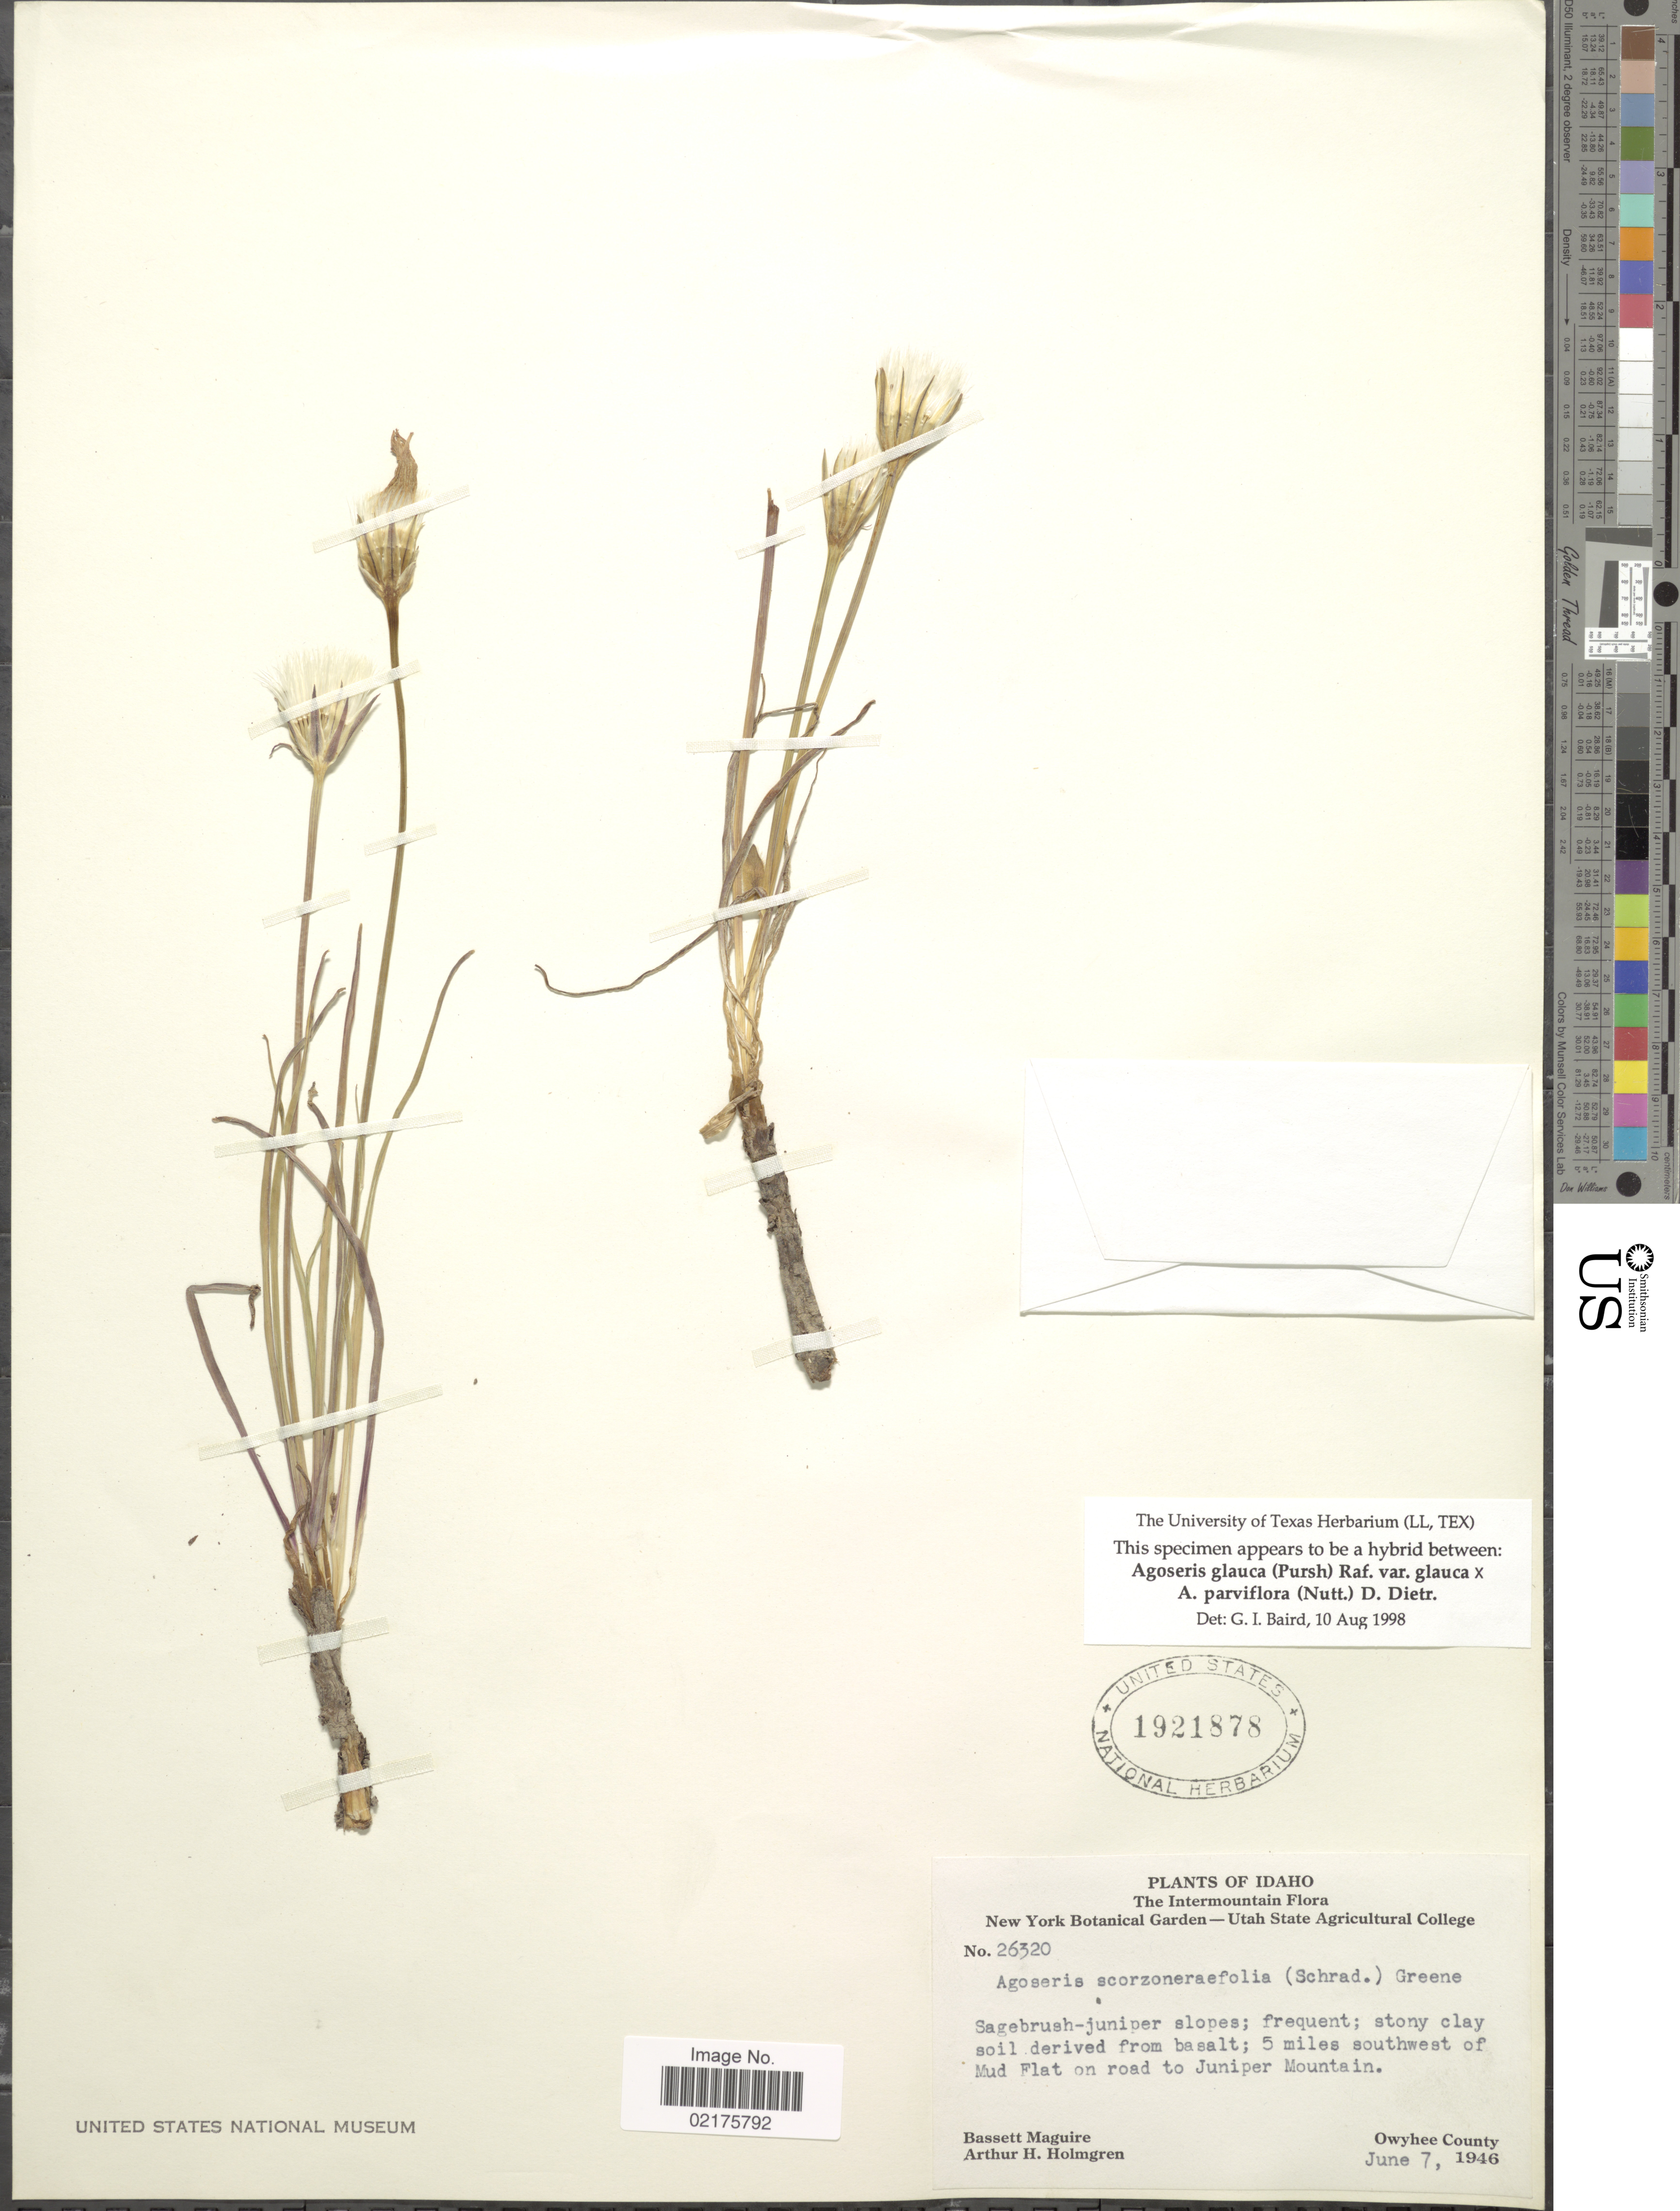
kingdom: Plantae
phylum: Tracheophyta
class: Magnoliopsida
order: Asterales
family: Asteraceae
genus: Agoseris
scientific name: Agoseris glauca var. glauca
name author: (Pursh) Raf.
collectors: B. Maguire & A. H. Holmgren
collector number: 26320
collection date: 1946-06-07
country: United States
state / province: Idaho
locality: The Intermountain, 5 miles southwest of Mud Flat on road to Juniper Mountain, Owyhee County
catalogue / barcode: US 1921878